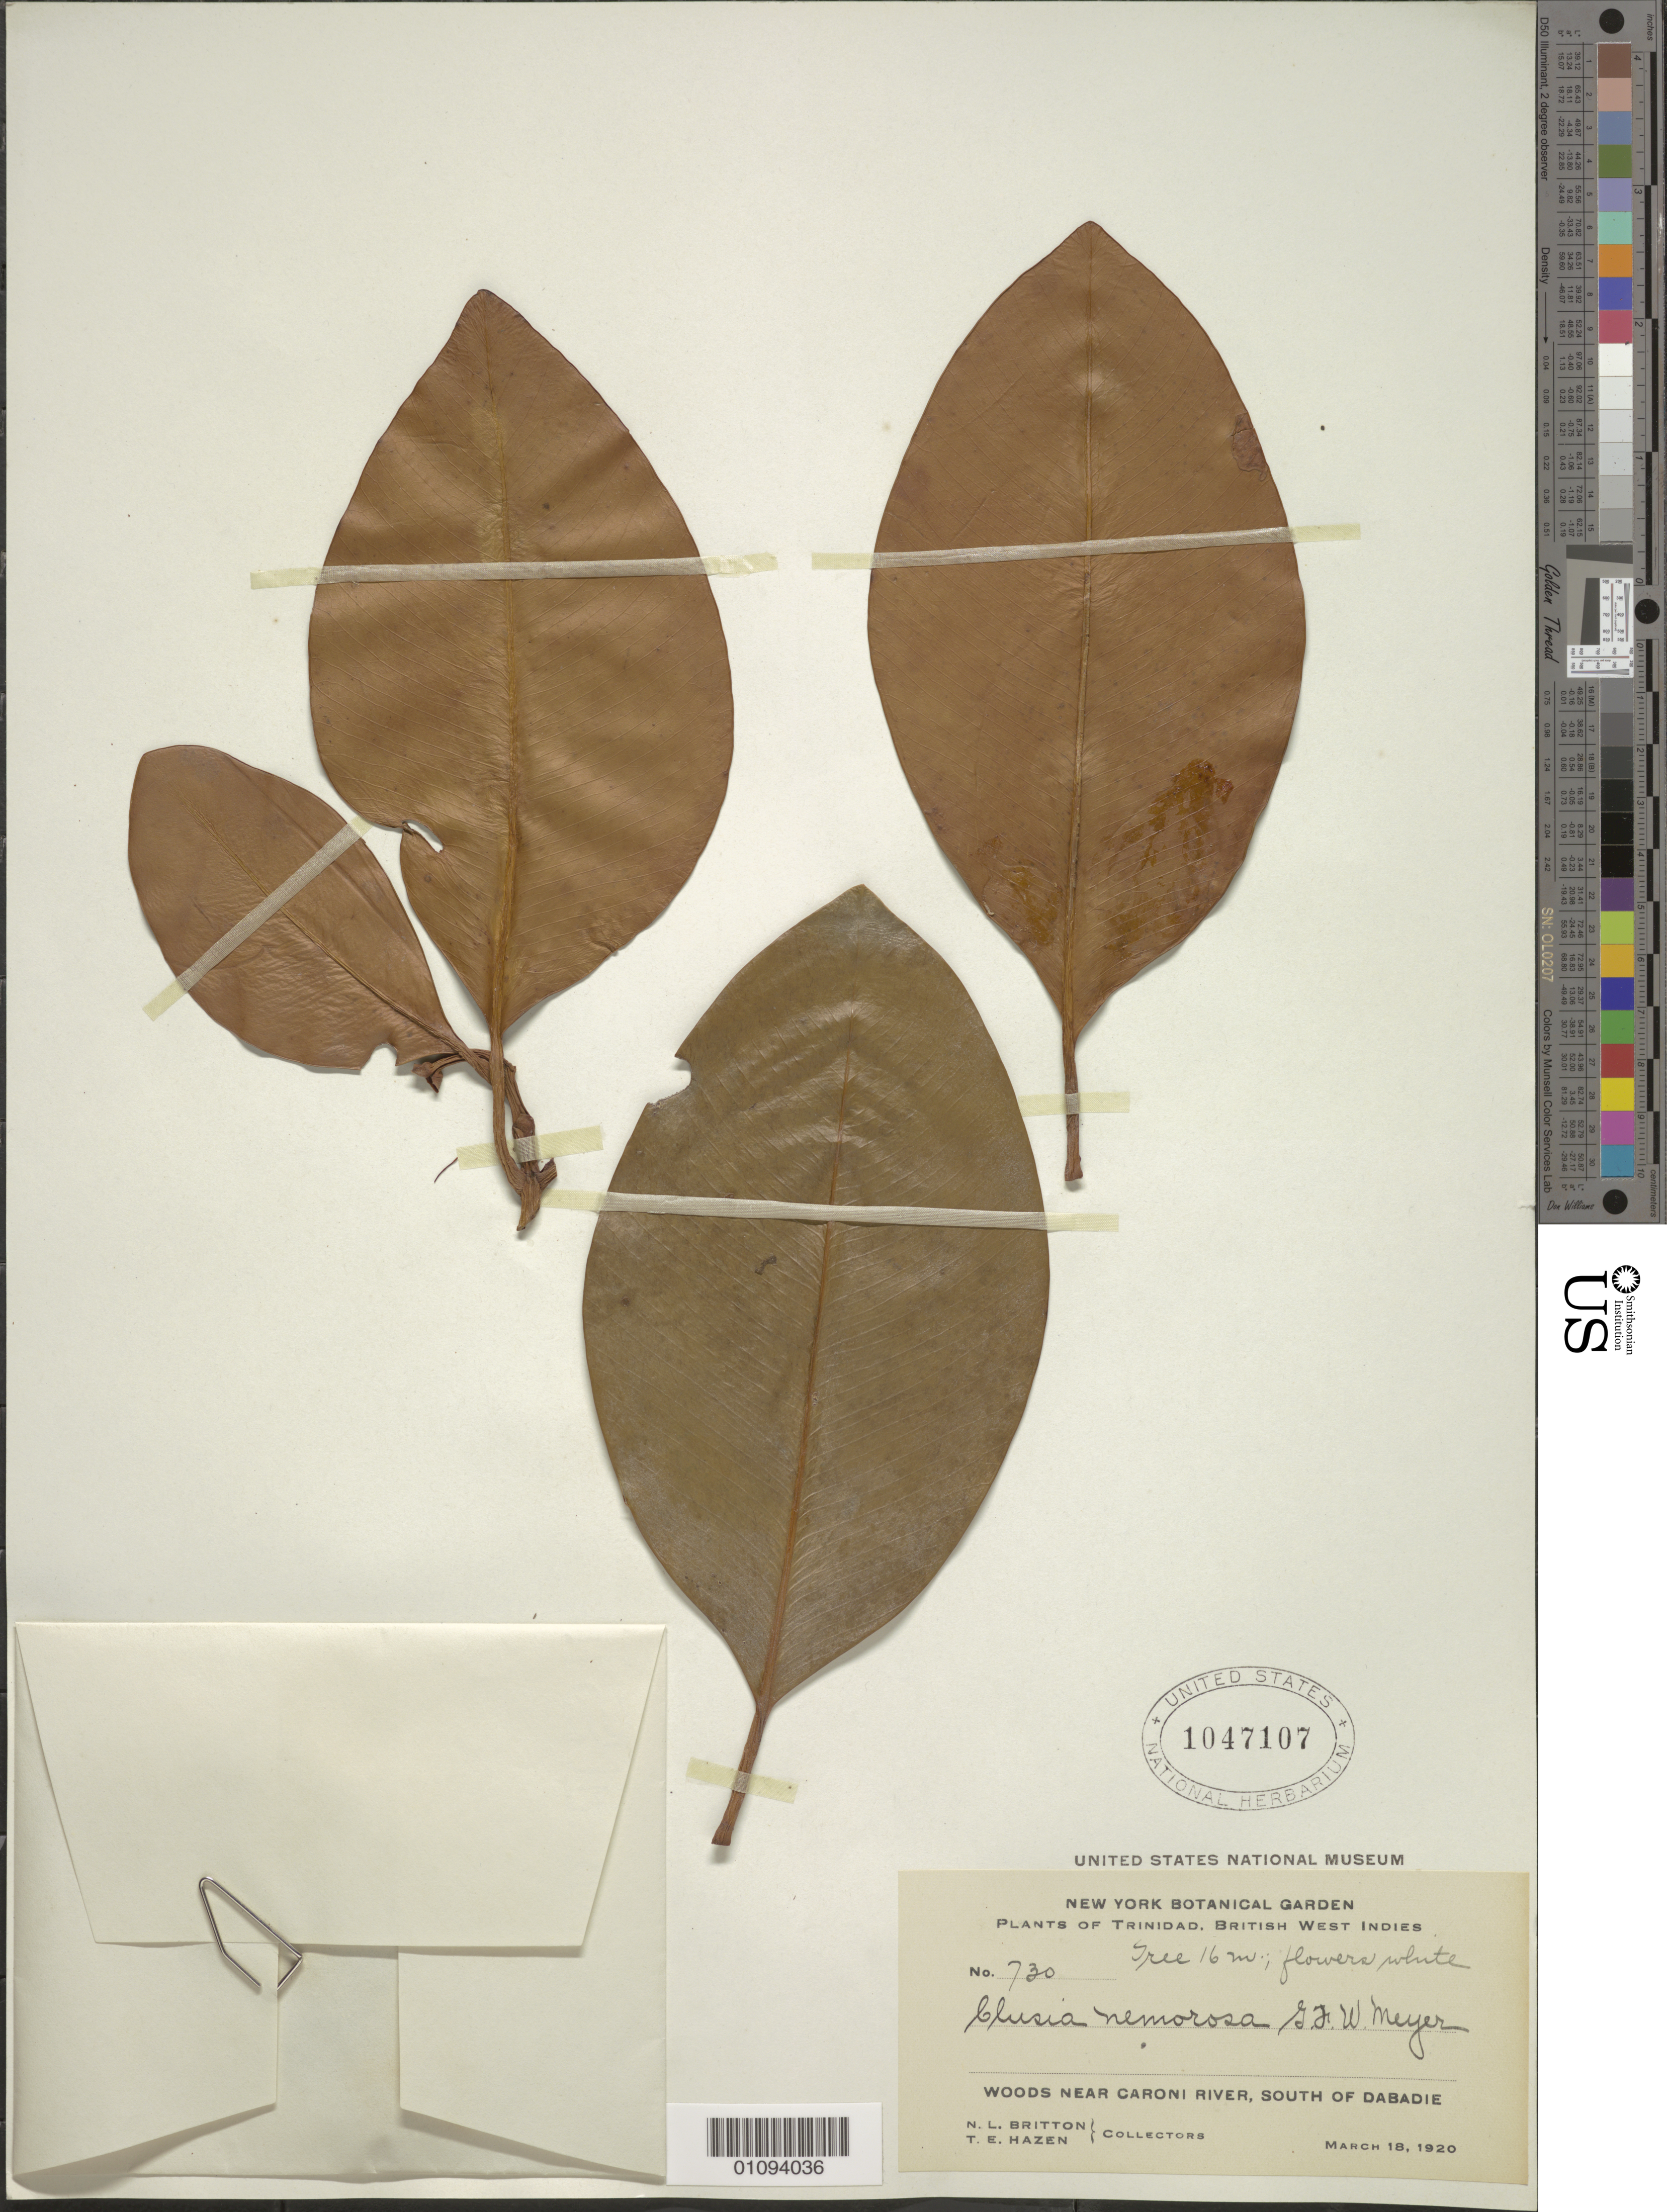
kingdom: Plantae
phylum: Tracheophyta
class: Magnoliopsida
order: Malpighiales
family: Clusiaceae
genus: Clusia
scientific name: Clusia nemorosa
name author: G. Mey.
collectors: N. Britton & T. E. Hazen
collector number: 730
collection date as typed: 18 Mar 1920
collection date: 1920-03-18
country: Trinidad and Tobago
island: Trinidad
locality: Caroni River, S of Dabadie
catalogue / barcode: US 1047107